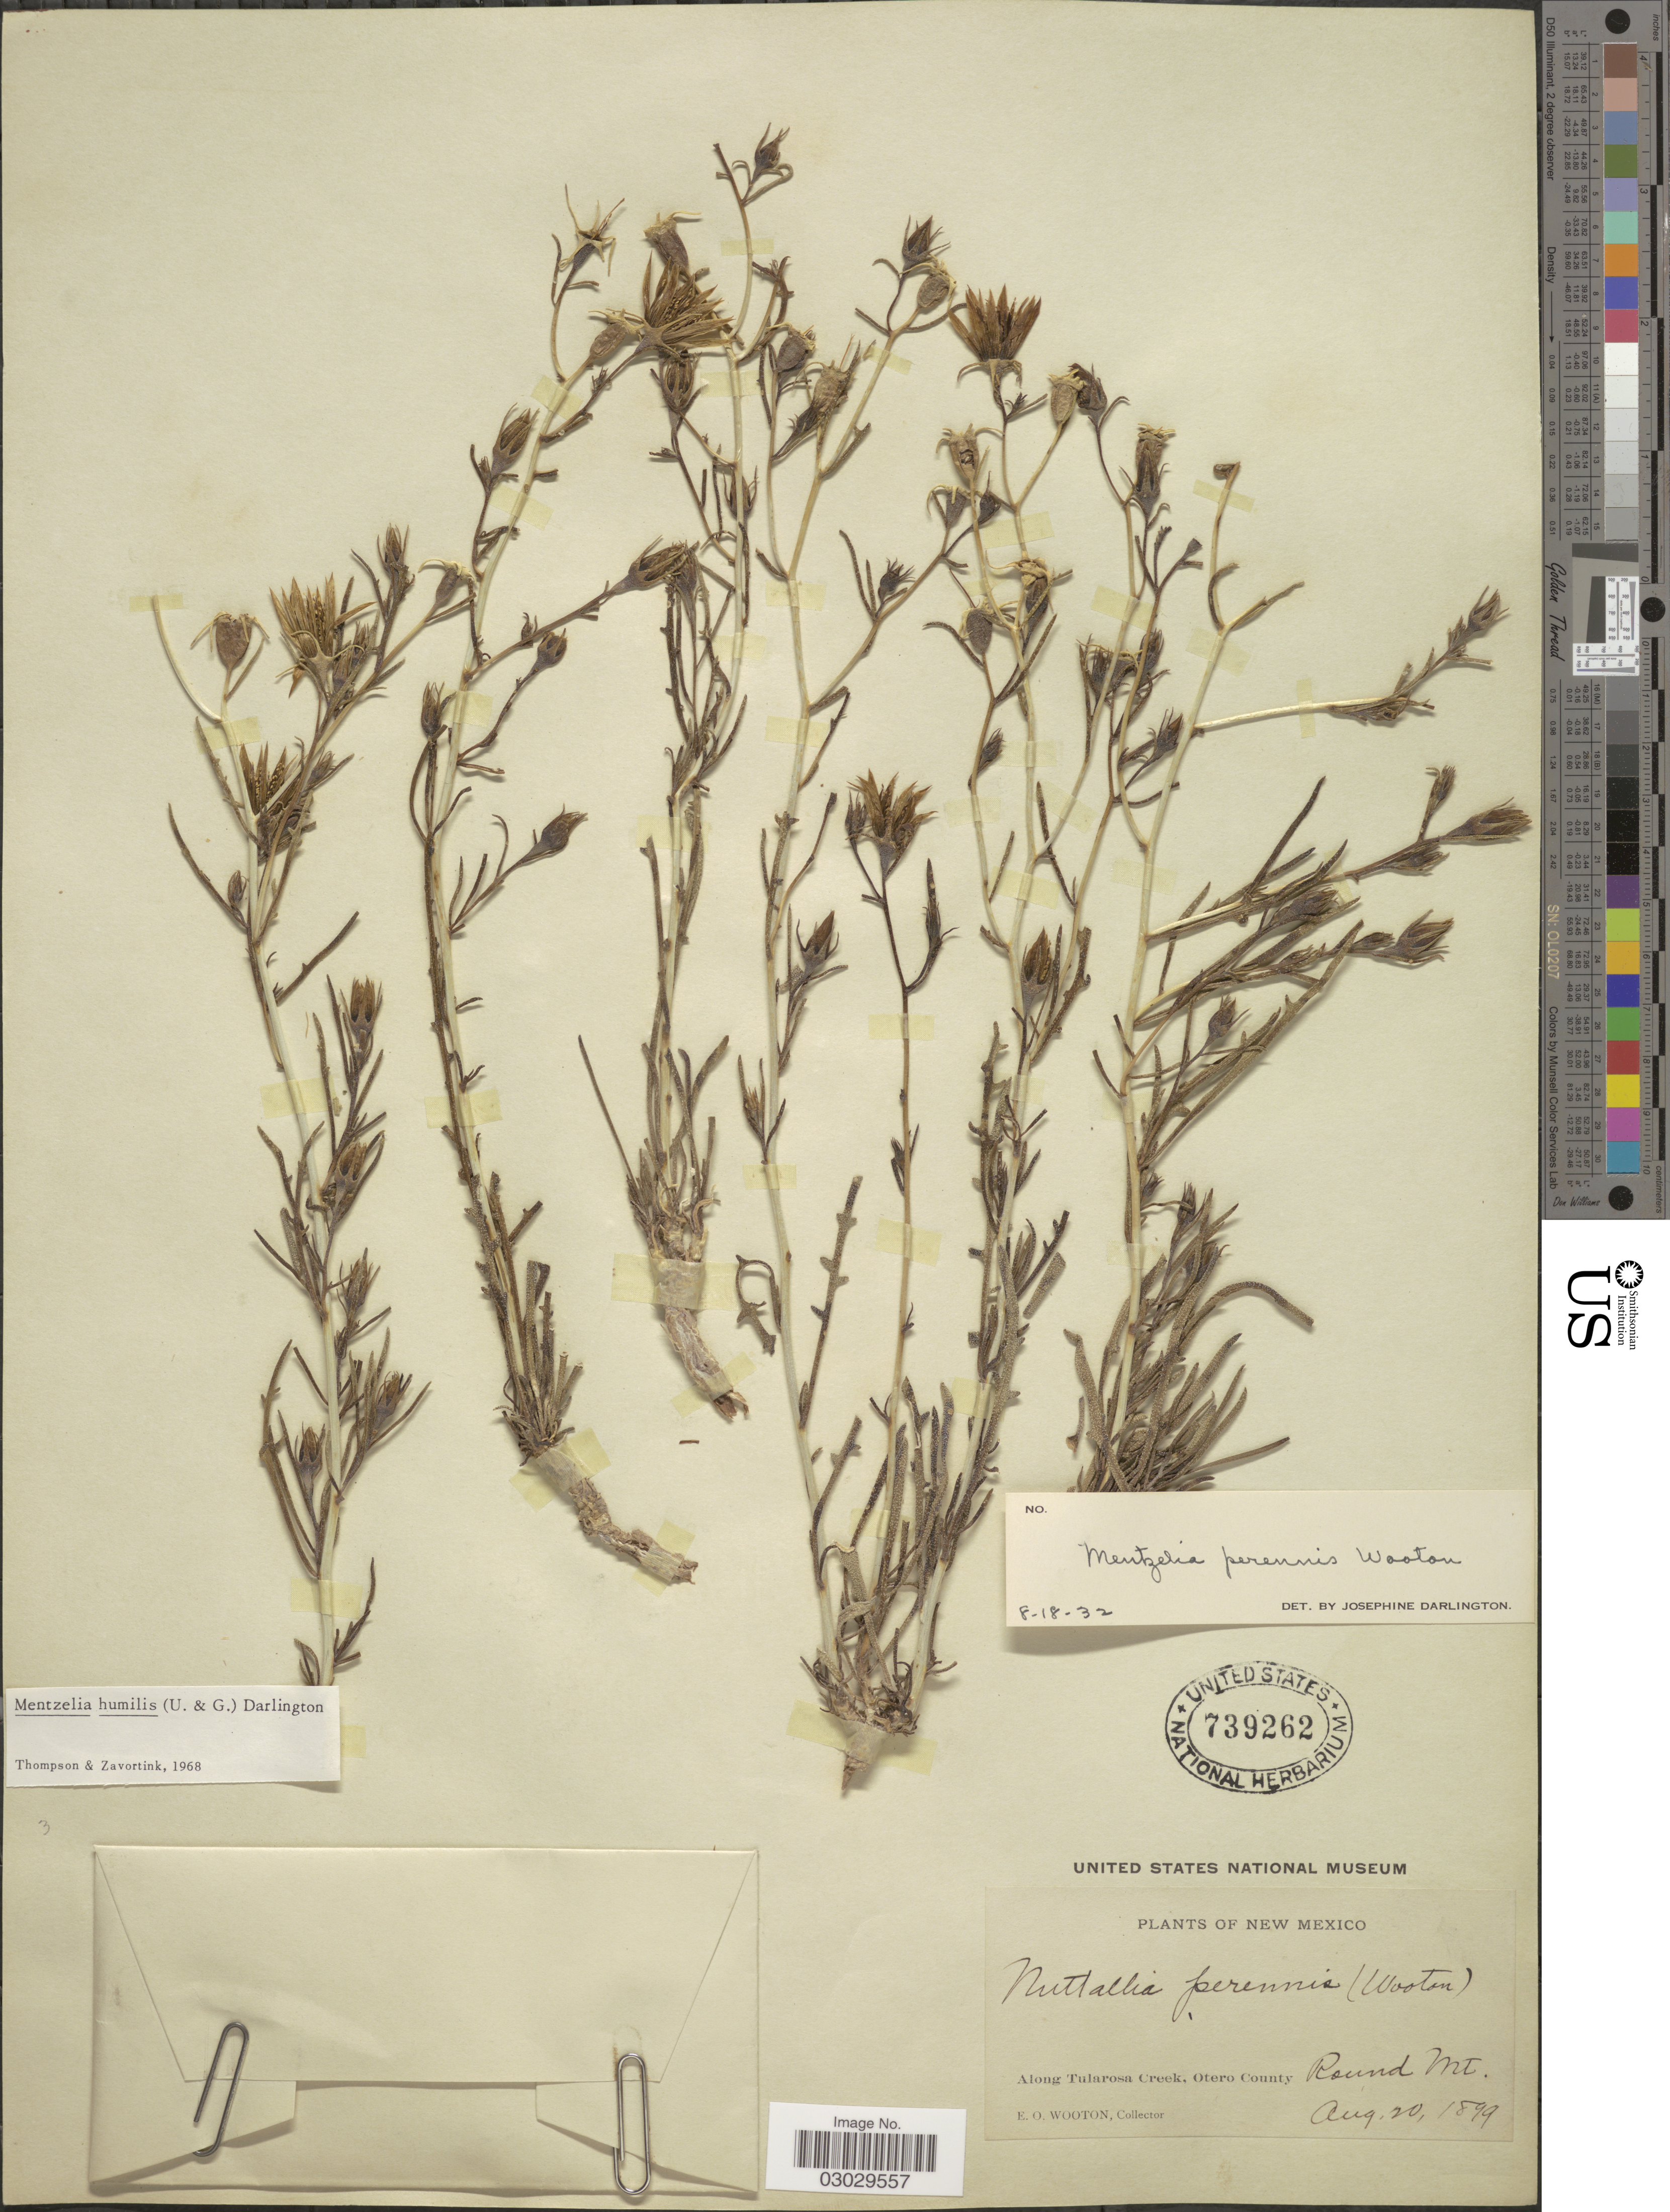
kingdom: Plantae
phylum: Tracheophyta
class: Magnoliopsida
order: Cornales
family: Loasaceae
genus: Mentzelia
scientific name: Mentzelia humilis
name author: (Urb. & Gilg) J. Darl.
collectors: E. O. Wooton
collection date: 1899-08-20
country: United States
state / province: New Mexico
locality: Along Tularosa Creek, Otero County. Round Mt.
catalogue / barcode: US 739262